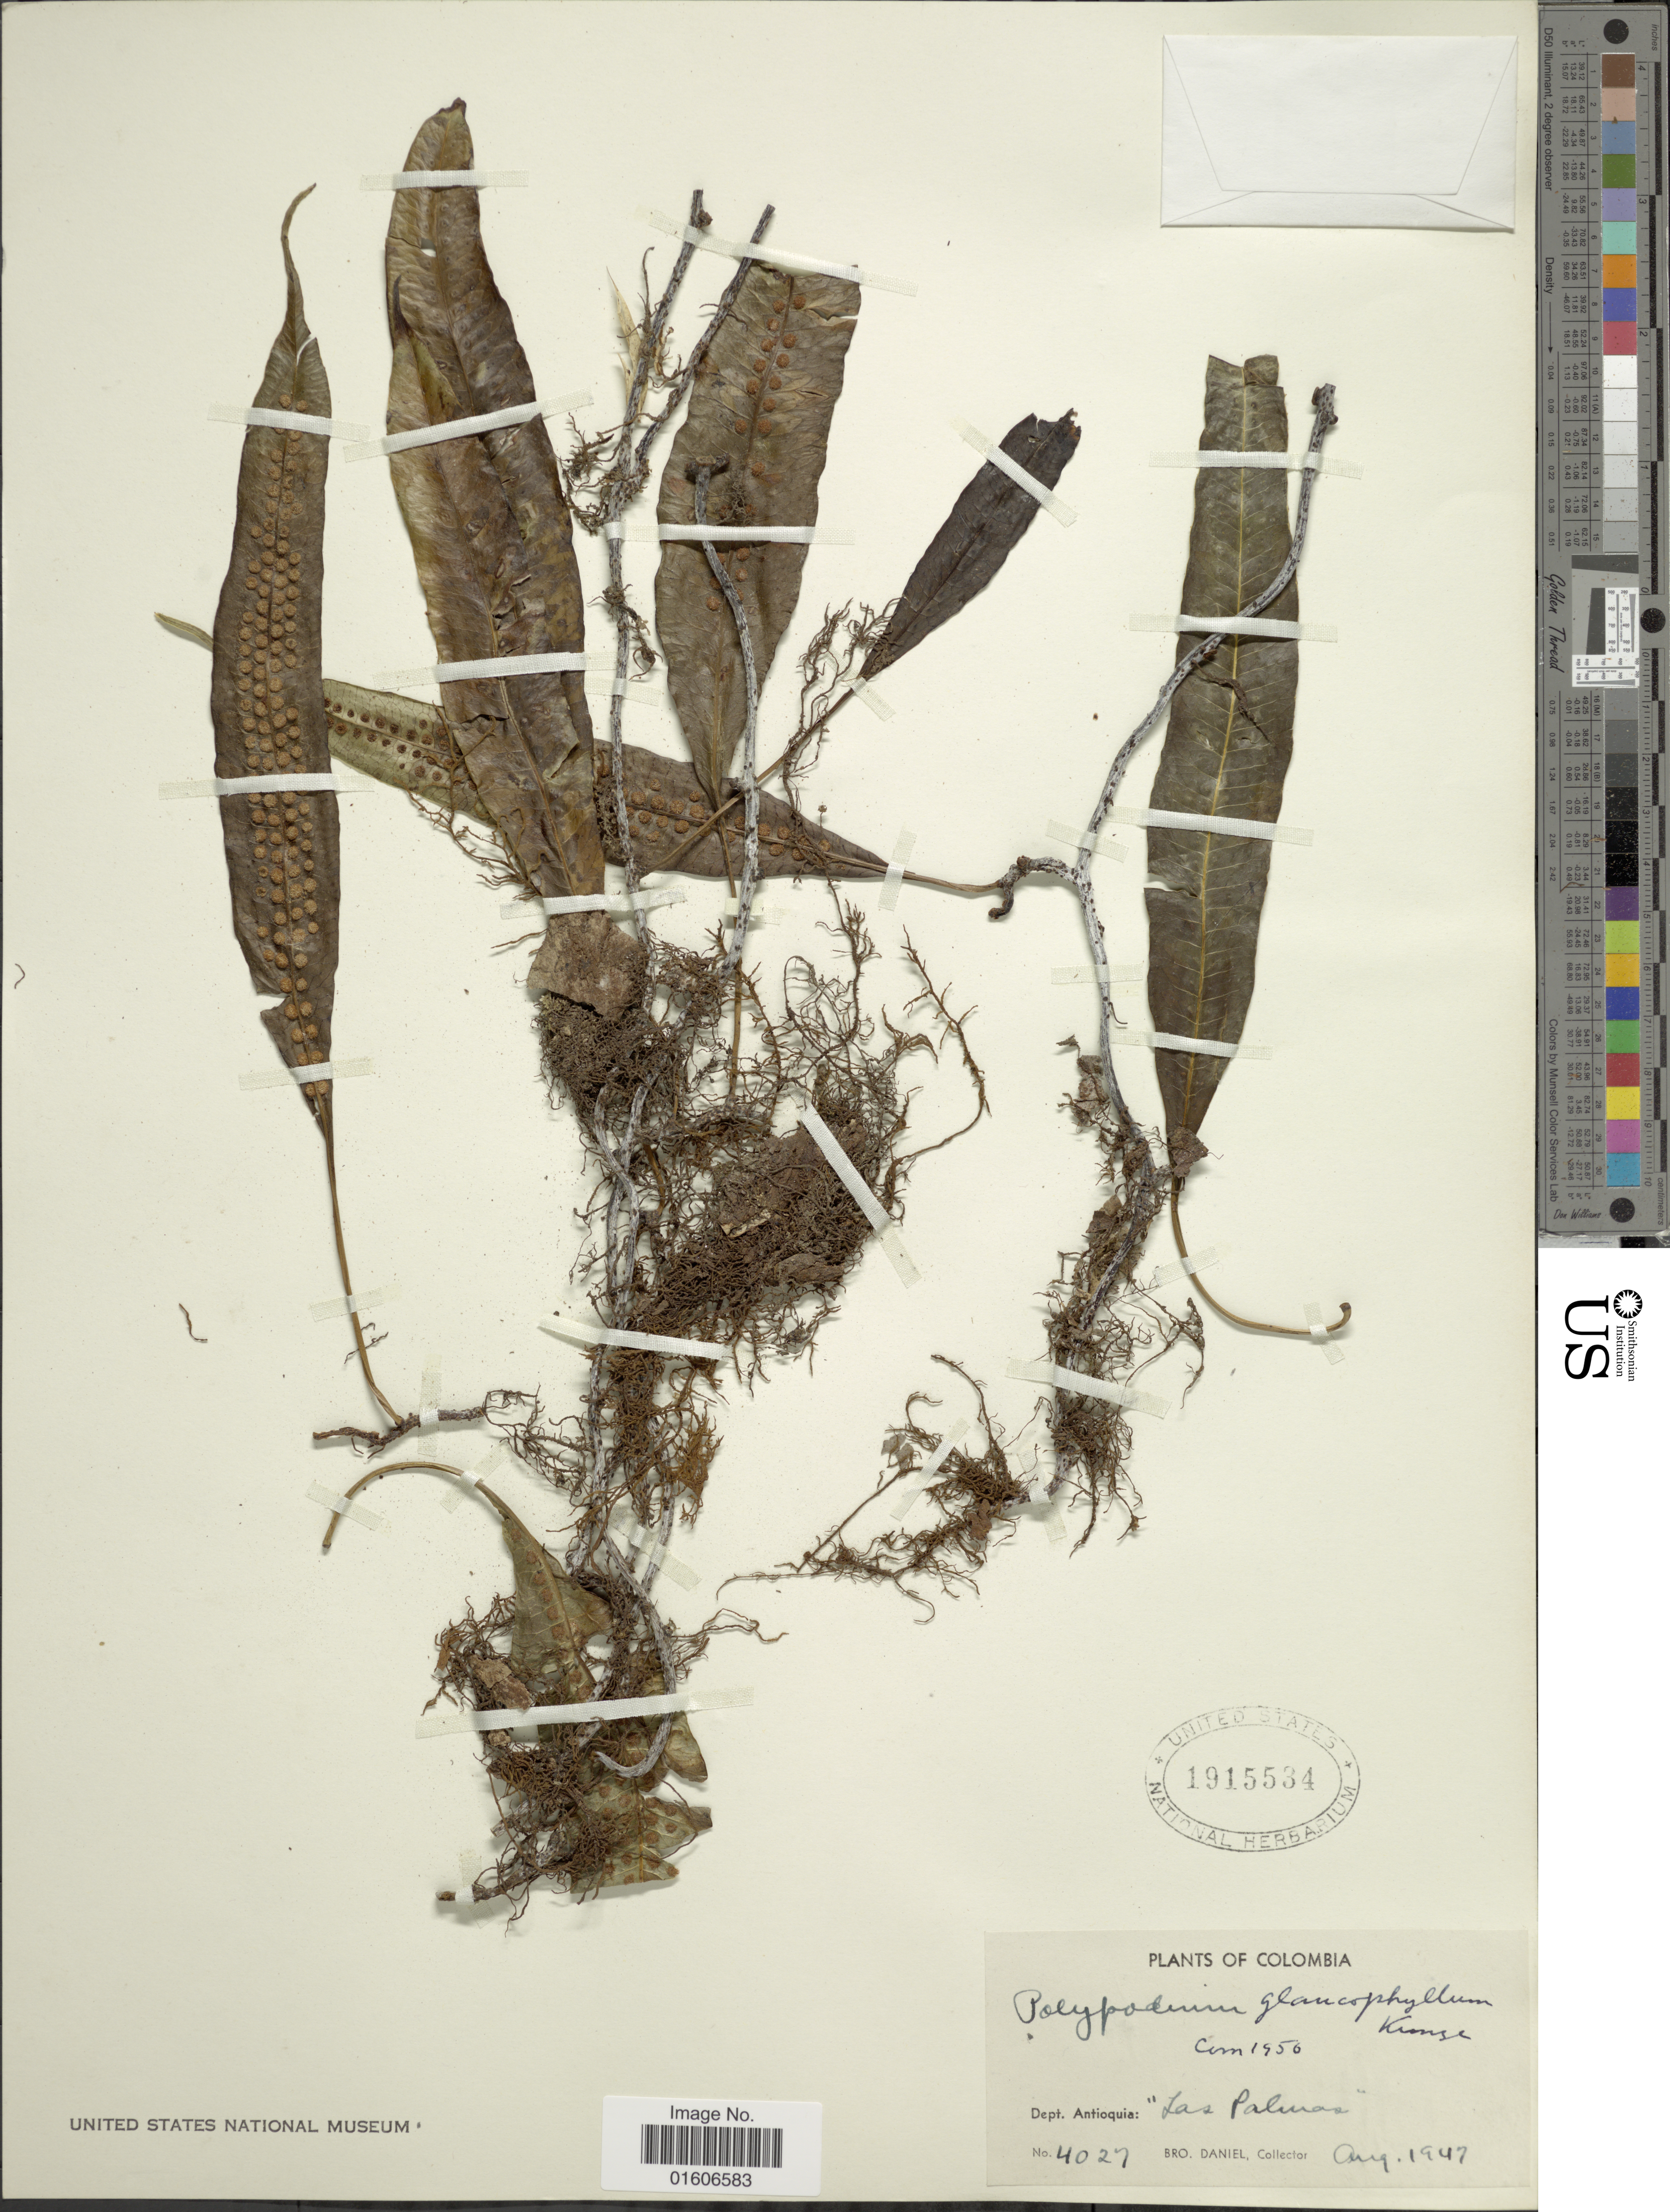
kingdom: Plantae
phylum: Tracheophyta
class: Polypodiopsida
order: Polypodiales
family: Polypodiaceae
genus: Serpocaulon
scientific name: Serpocaulon levigatum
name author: (Cav.) A.R. Sm.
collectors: Bro. Daniel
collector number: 4027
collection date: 1947-08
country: Colombia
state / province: Antioquia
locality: Dept. Antioquia: "Las Palmas".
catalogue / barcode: US 1915534